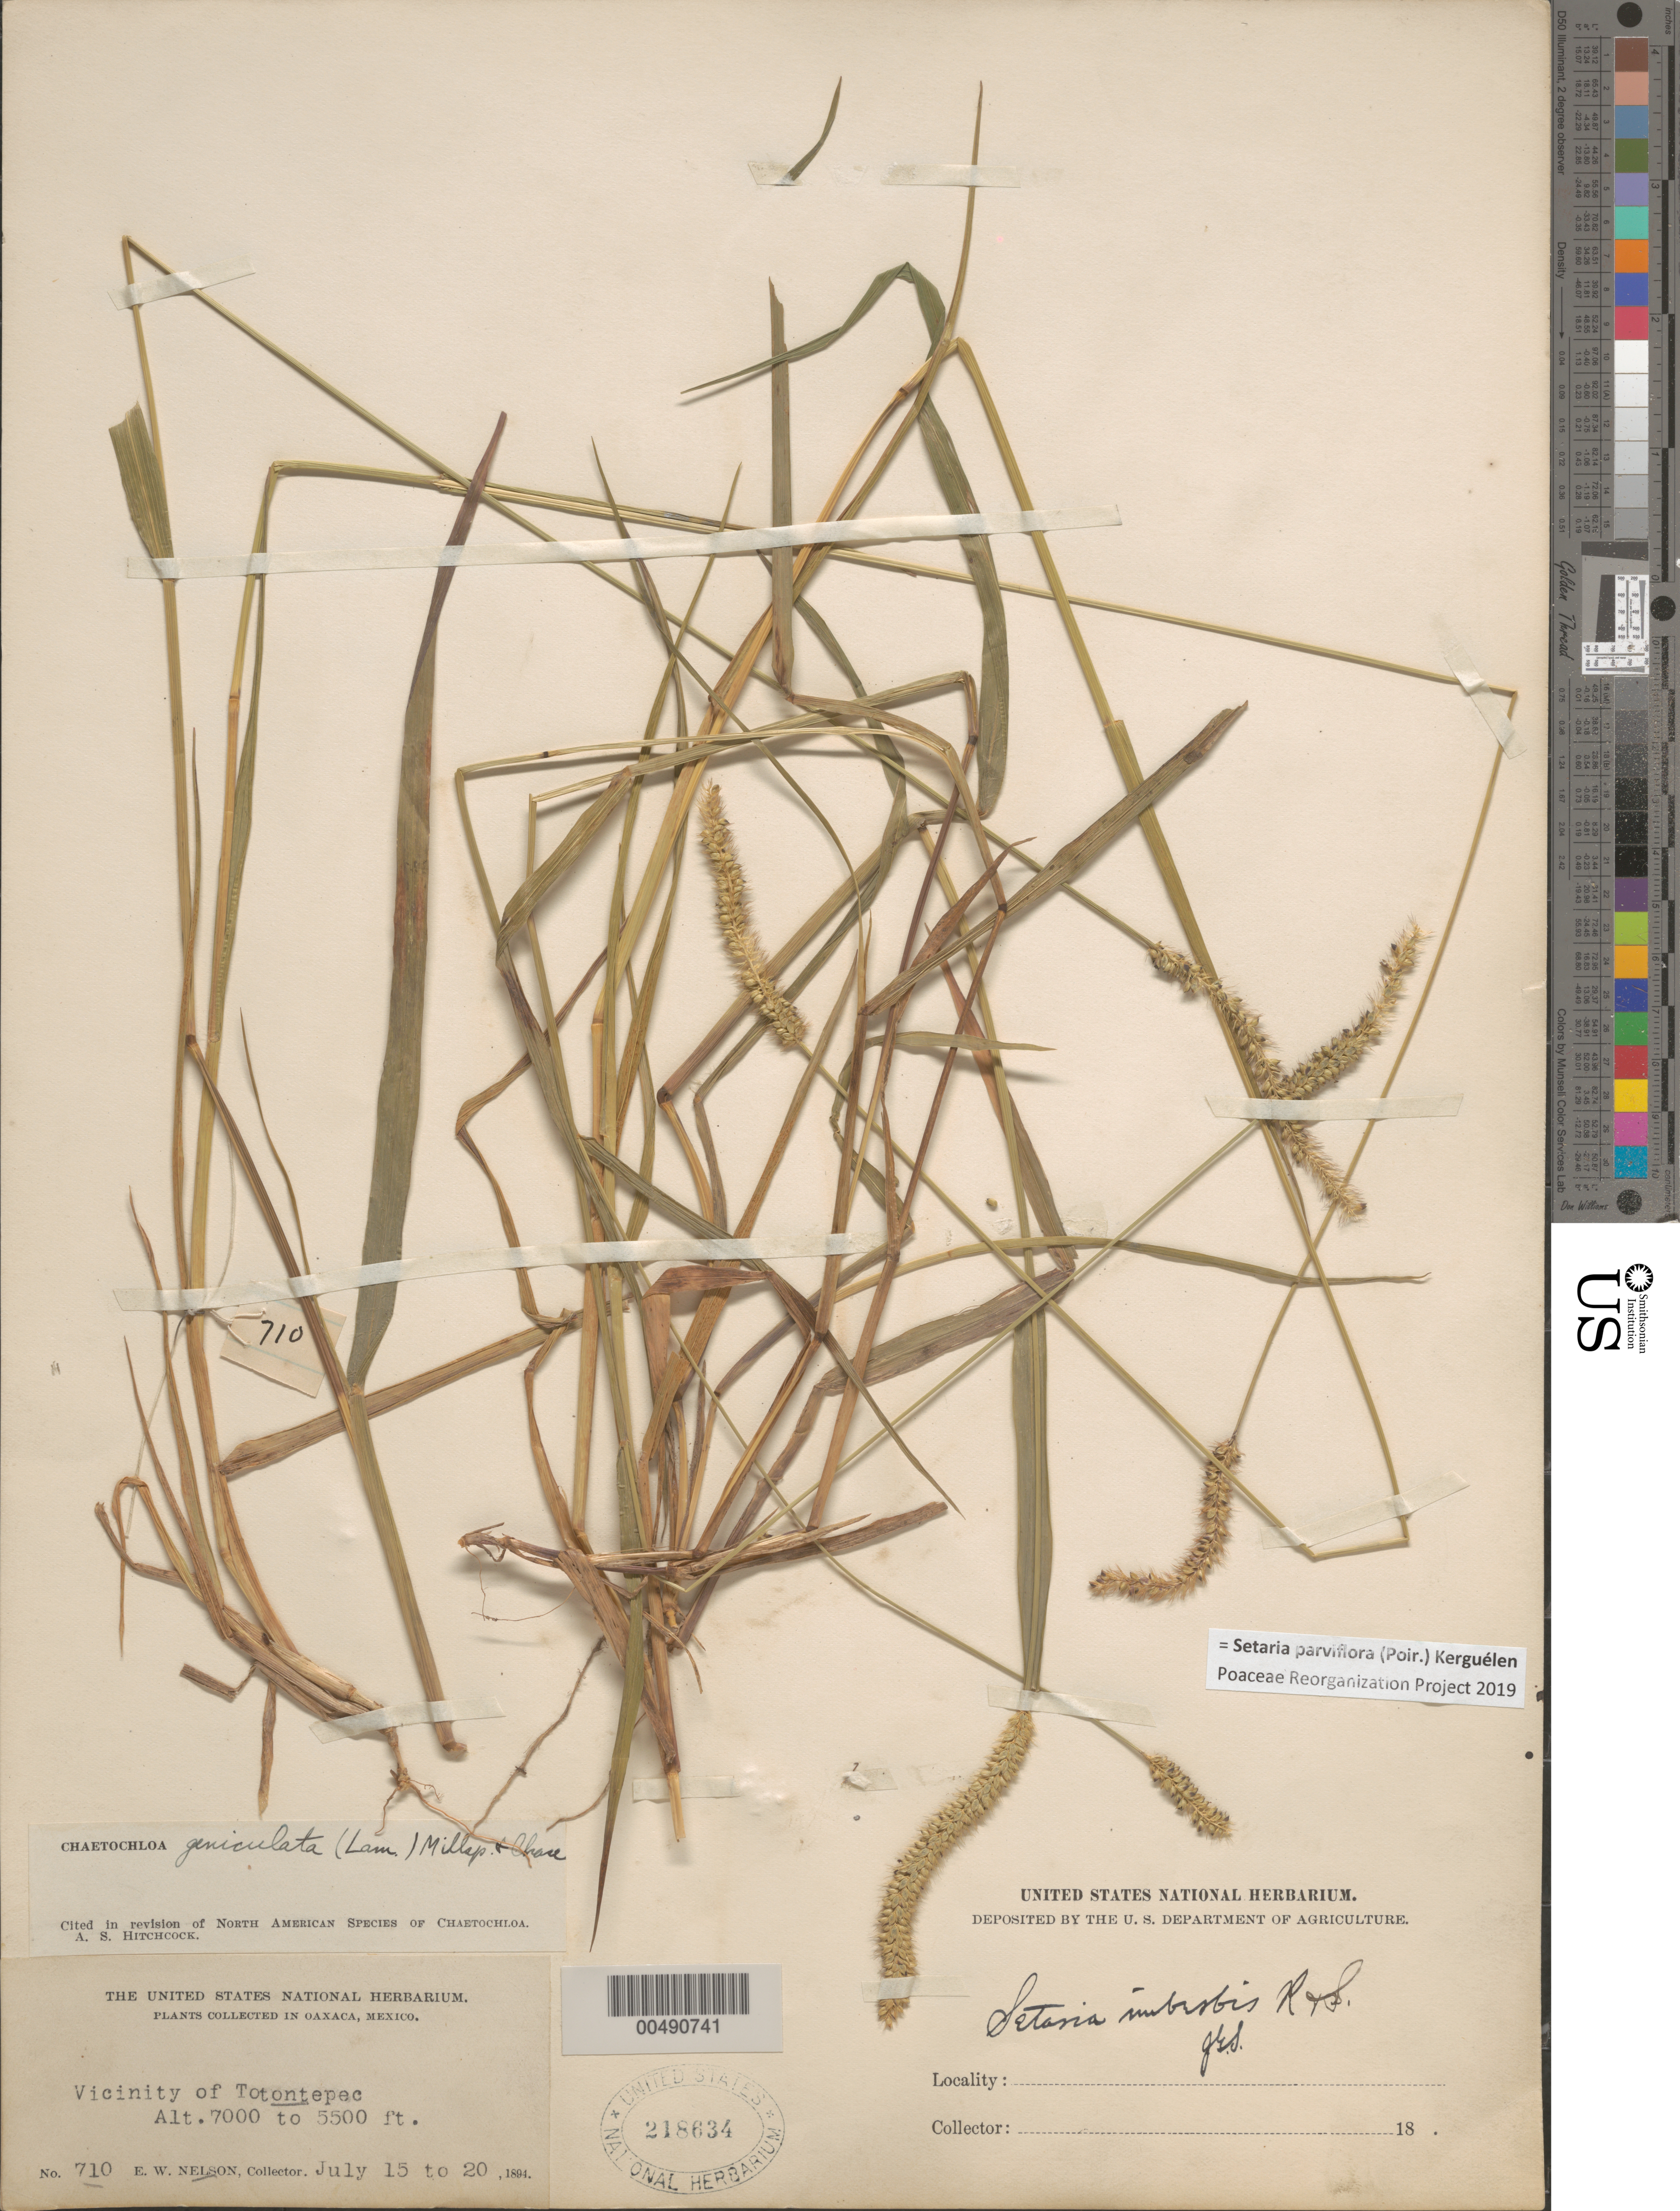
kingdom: Plantae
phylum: Tracheophyta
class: Liliopsida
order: Poales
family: Poaceae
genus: Setaria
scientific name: Setaria parviflora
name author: (Poir.) Kerguélen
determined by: Poaceae Reorganization Project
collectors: E. W. Nelson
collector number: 710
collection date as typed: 15 Jul 1894 to 20 Jul 1894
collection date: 1894-07-15/1894-07-20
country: Mexico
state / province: Oaxaca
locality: Vicinity of Totontepec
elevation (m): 1676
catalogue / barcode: US 218634